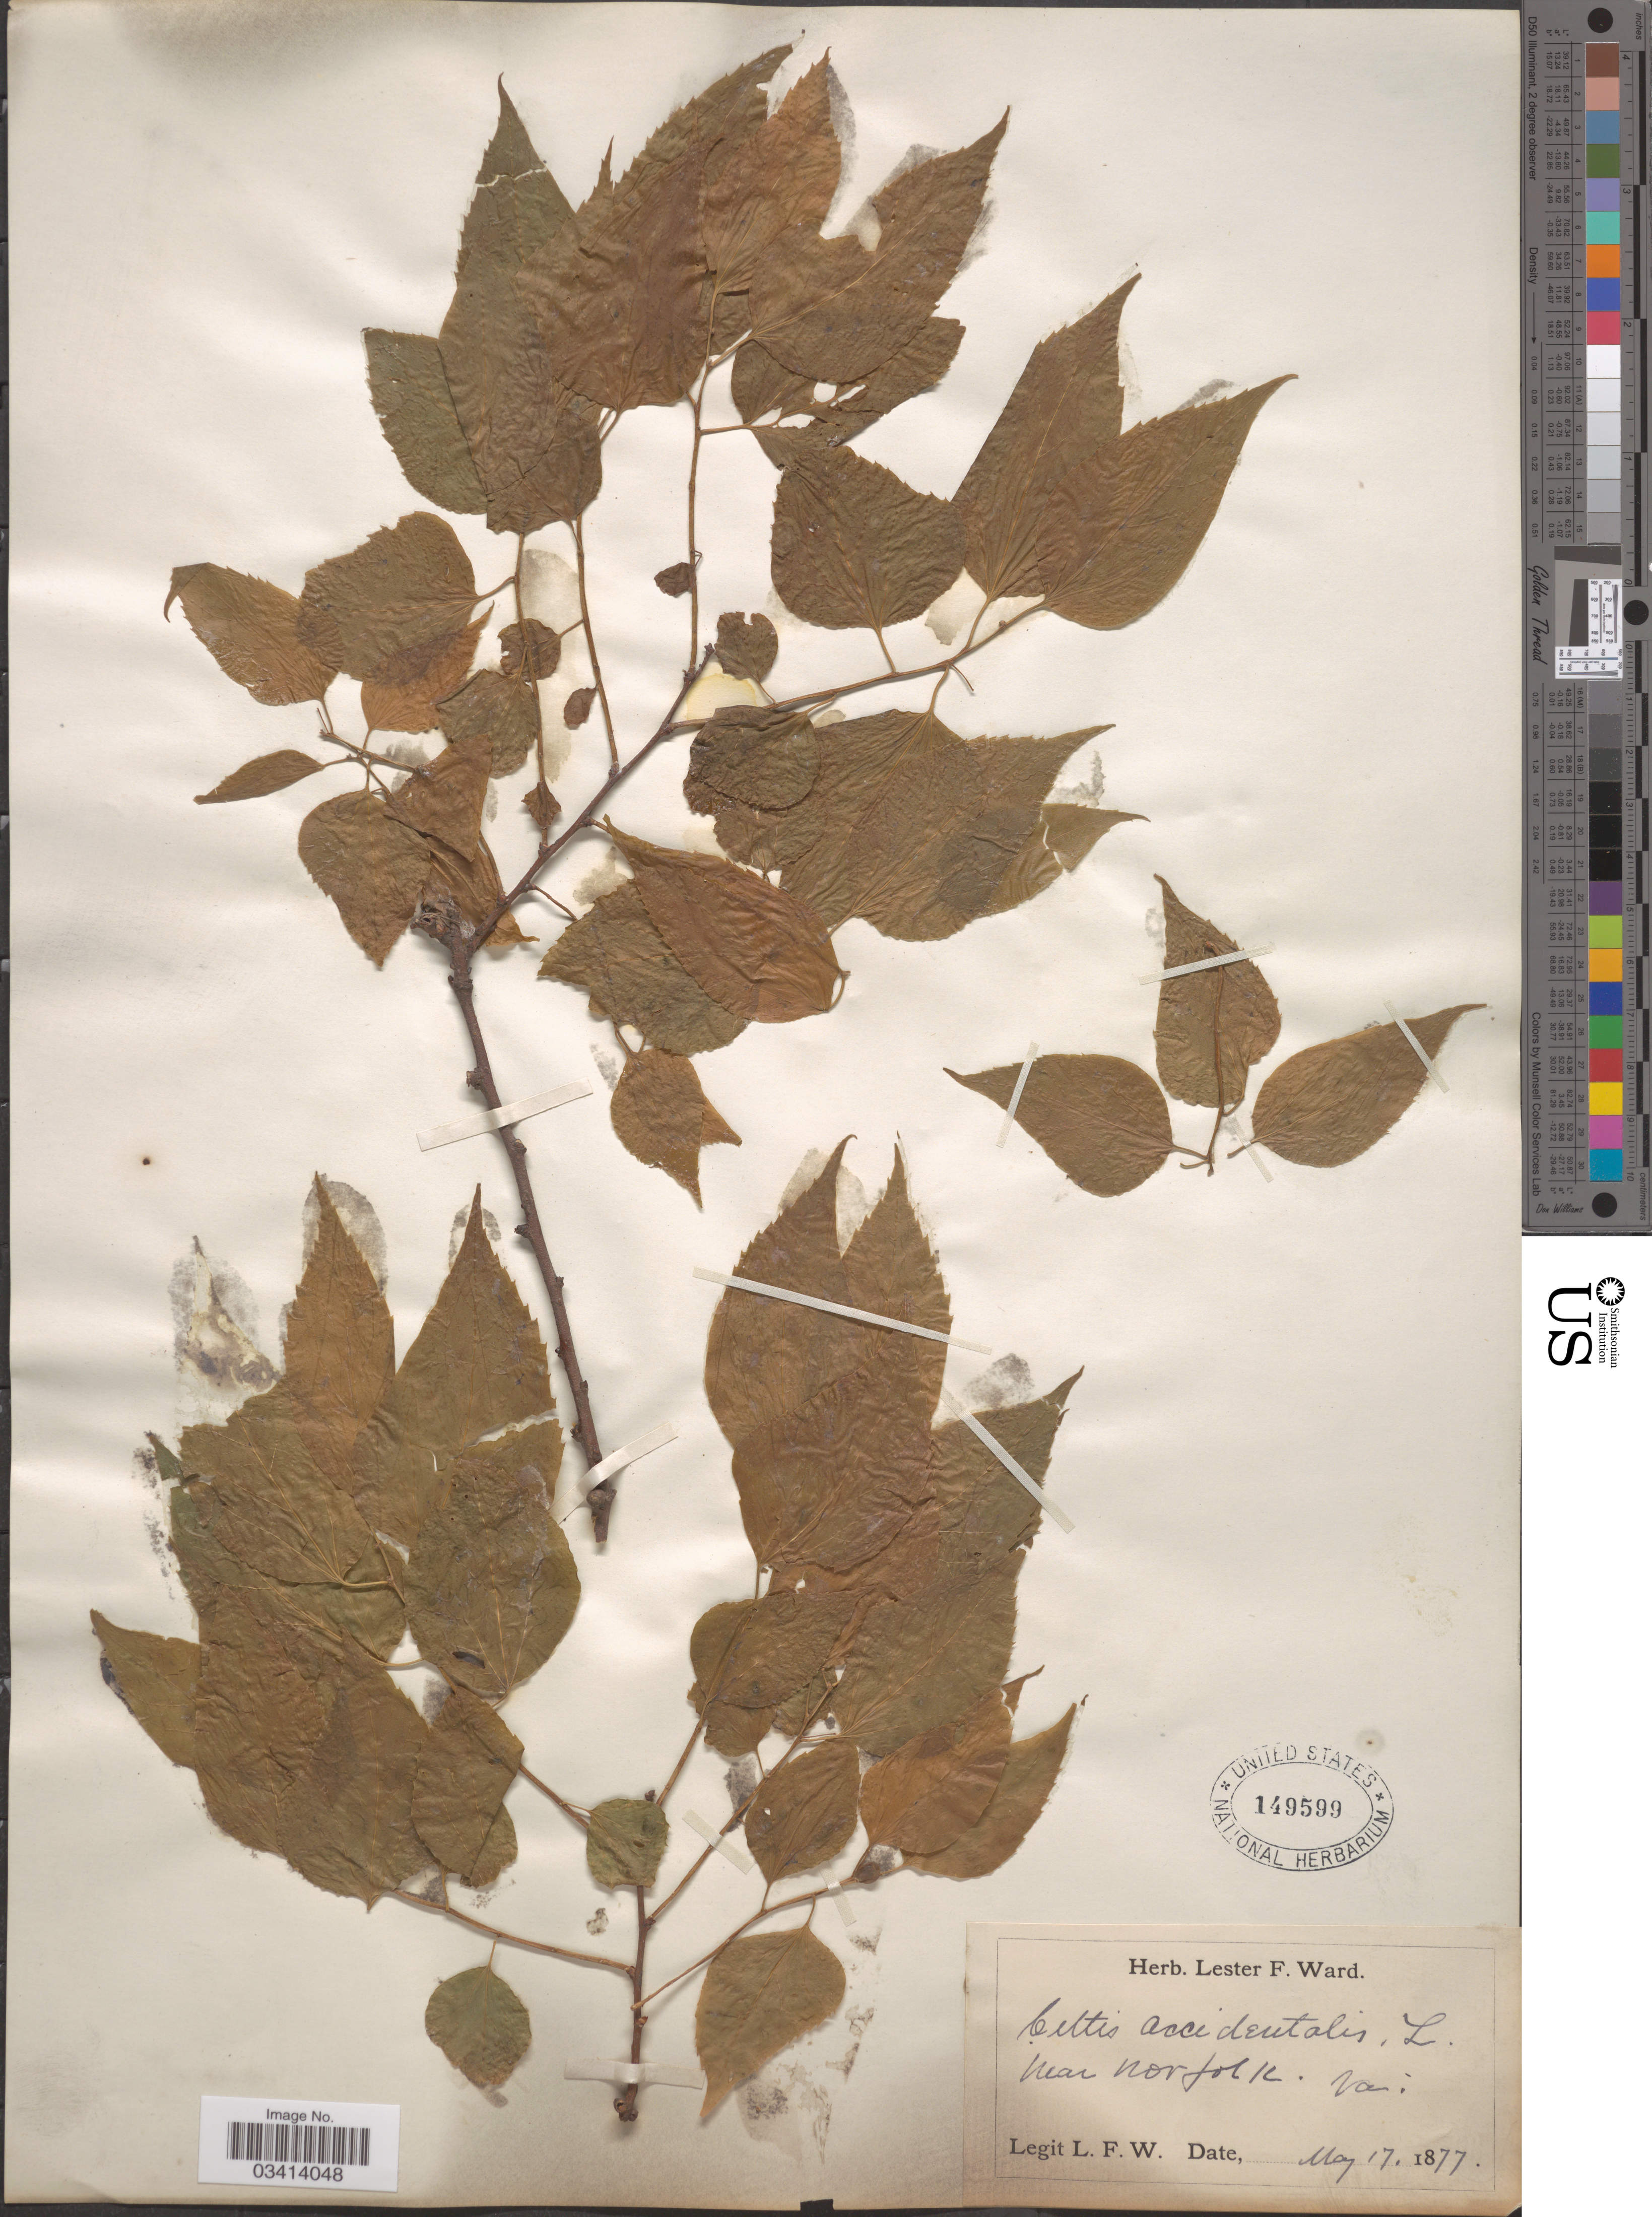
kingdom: Plantae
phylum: Tracheophyta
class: Magnoliopsida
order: Rosales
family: Cannabaceae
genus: Celtis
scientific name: Celtis occidentalis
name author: L.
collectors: L. F. Ward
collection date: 1877-05-17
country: United States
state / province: Virginia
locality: Near Norfolk.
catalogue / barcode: US 149599